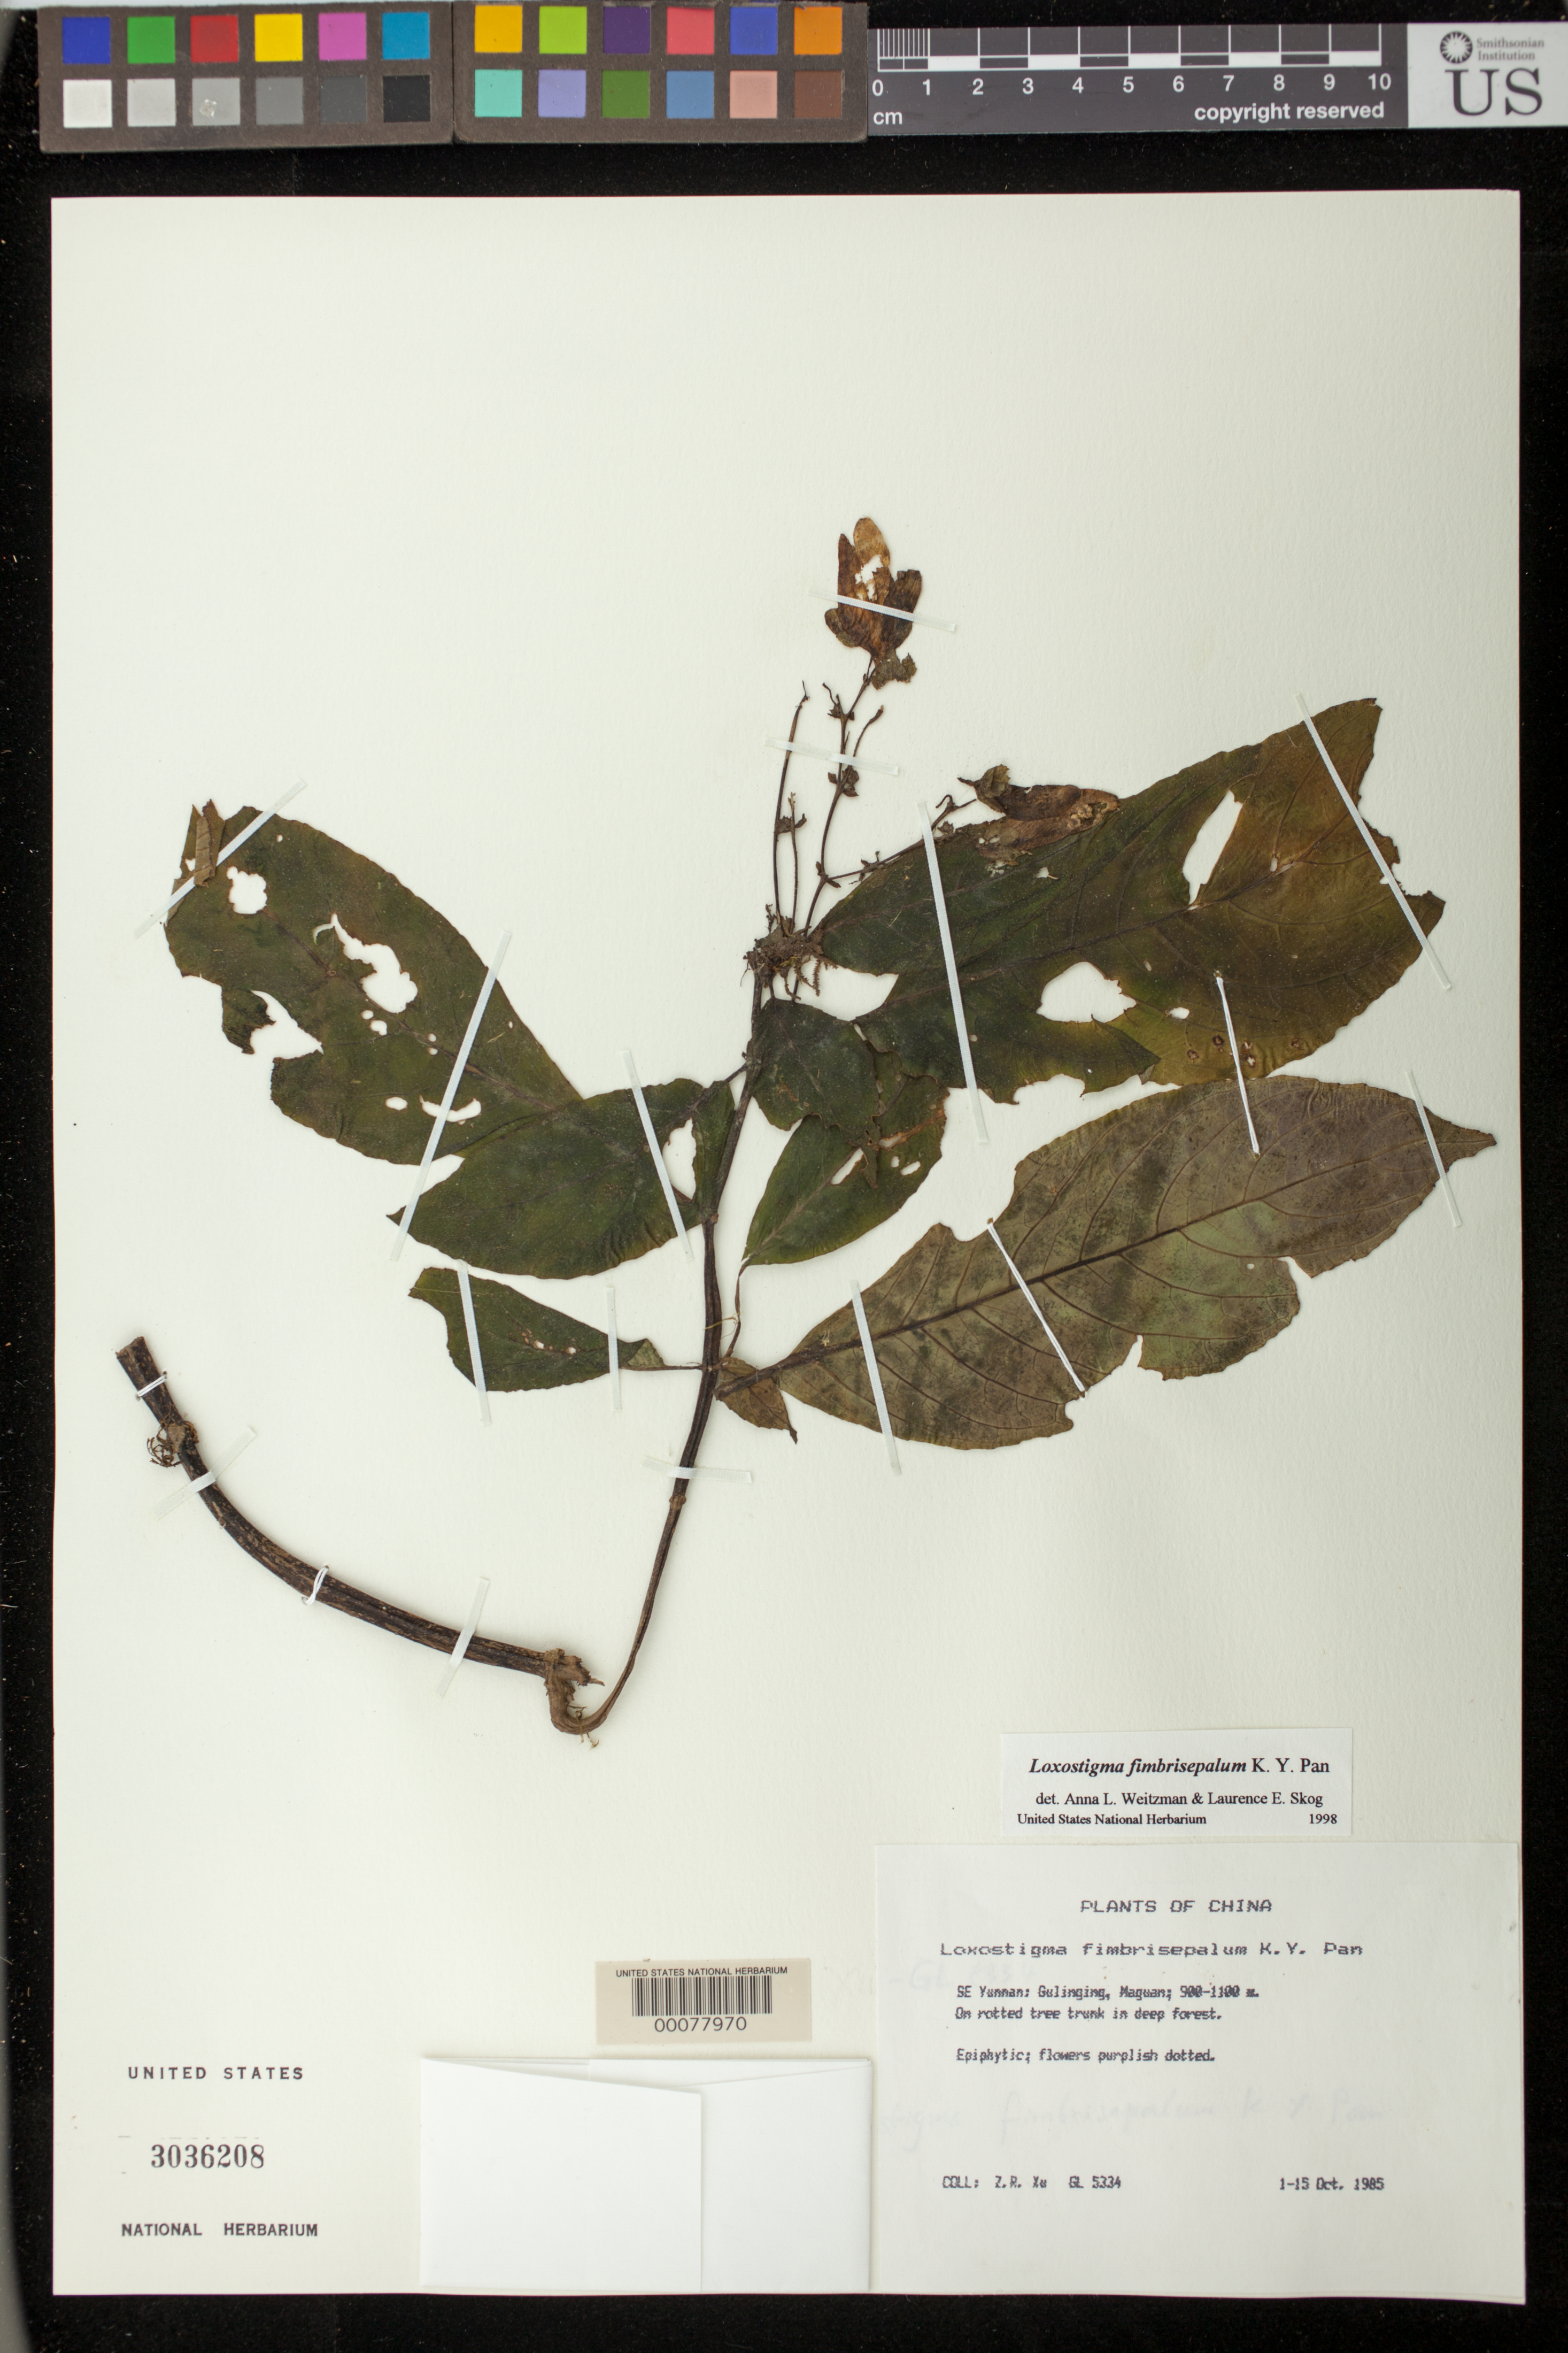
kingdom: Plantae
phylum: Tracheophyta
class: Magnoliopsida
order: Lamiales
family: Gesneriaceae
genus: Loxostigma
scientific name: Loxostigma fimbrisepalum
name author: K.Y. Pan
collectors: Z. Xu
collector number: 5334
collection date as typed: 01-15 Oct 1985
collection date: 1985-10-01/1985-10-15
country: China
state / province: Yunnan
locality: Gulinging, maguan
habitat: On rotted tree trunk in deep forest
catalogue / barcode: US 3036208